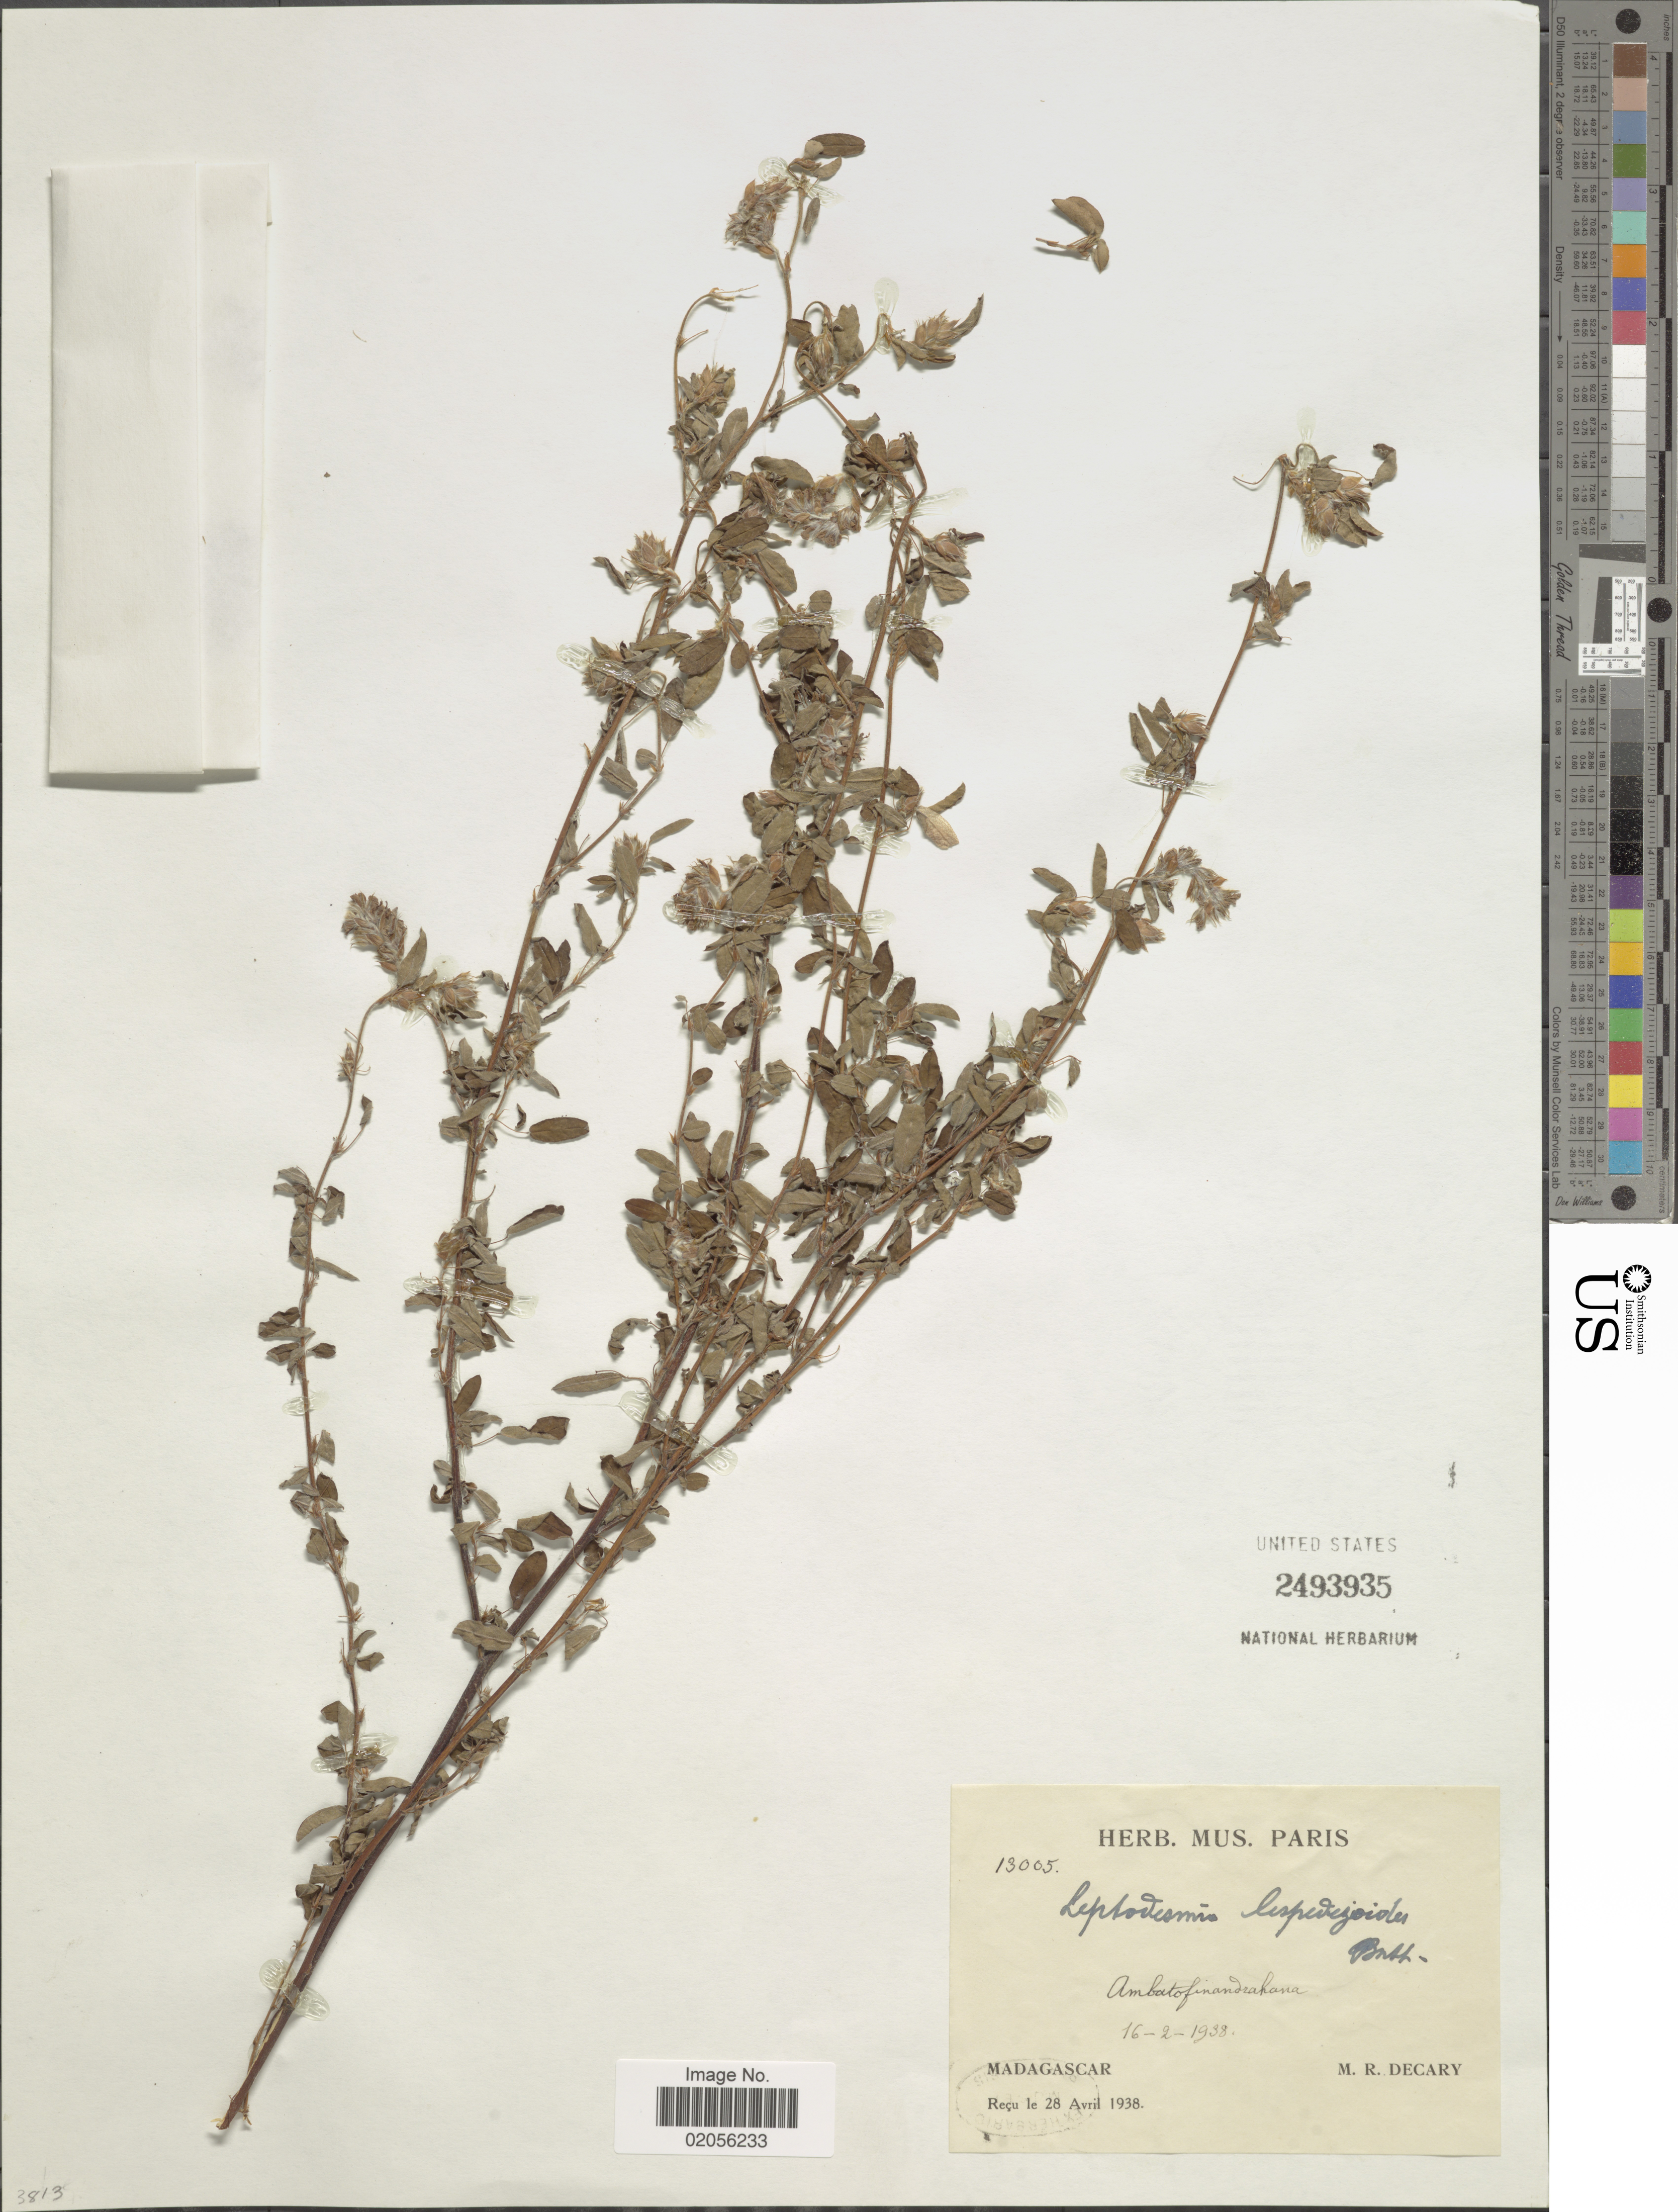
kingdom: Plantae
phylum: Tracheophyta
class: Magnoliopsida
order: Fabales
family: Fabaceae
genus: Leptodesmia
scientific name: Leptodesmia lespedezioides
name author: Benth.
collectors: R. Decary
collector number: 13005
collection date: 1938-02-16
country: Madagascar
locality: Ambatofinandrahana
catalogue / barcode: US 2493935